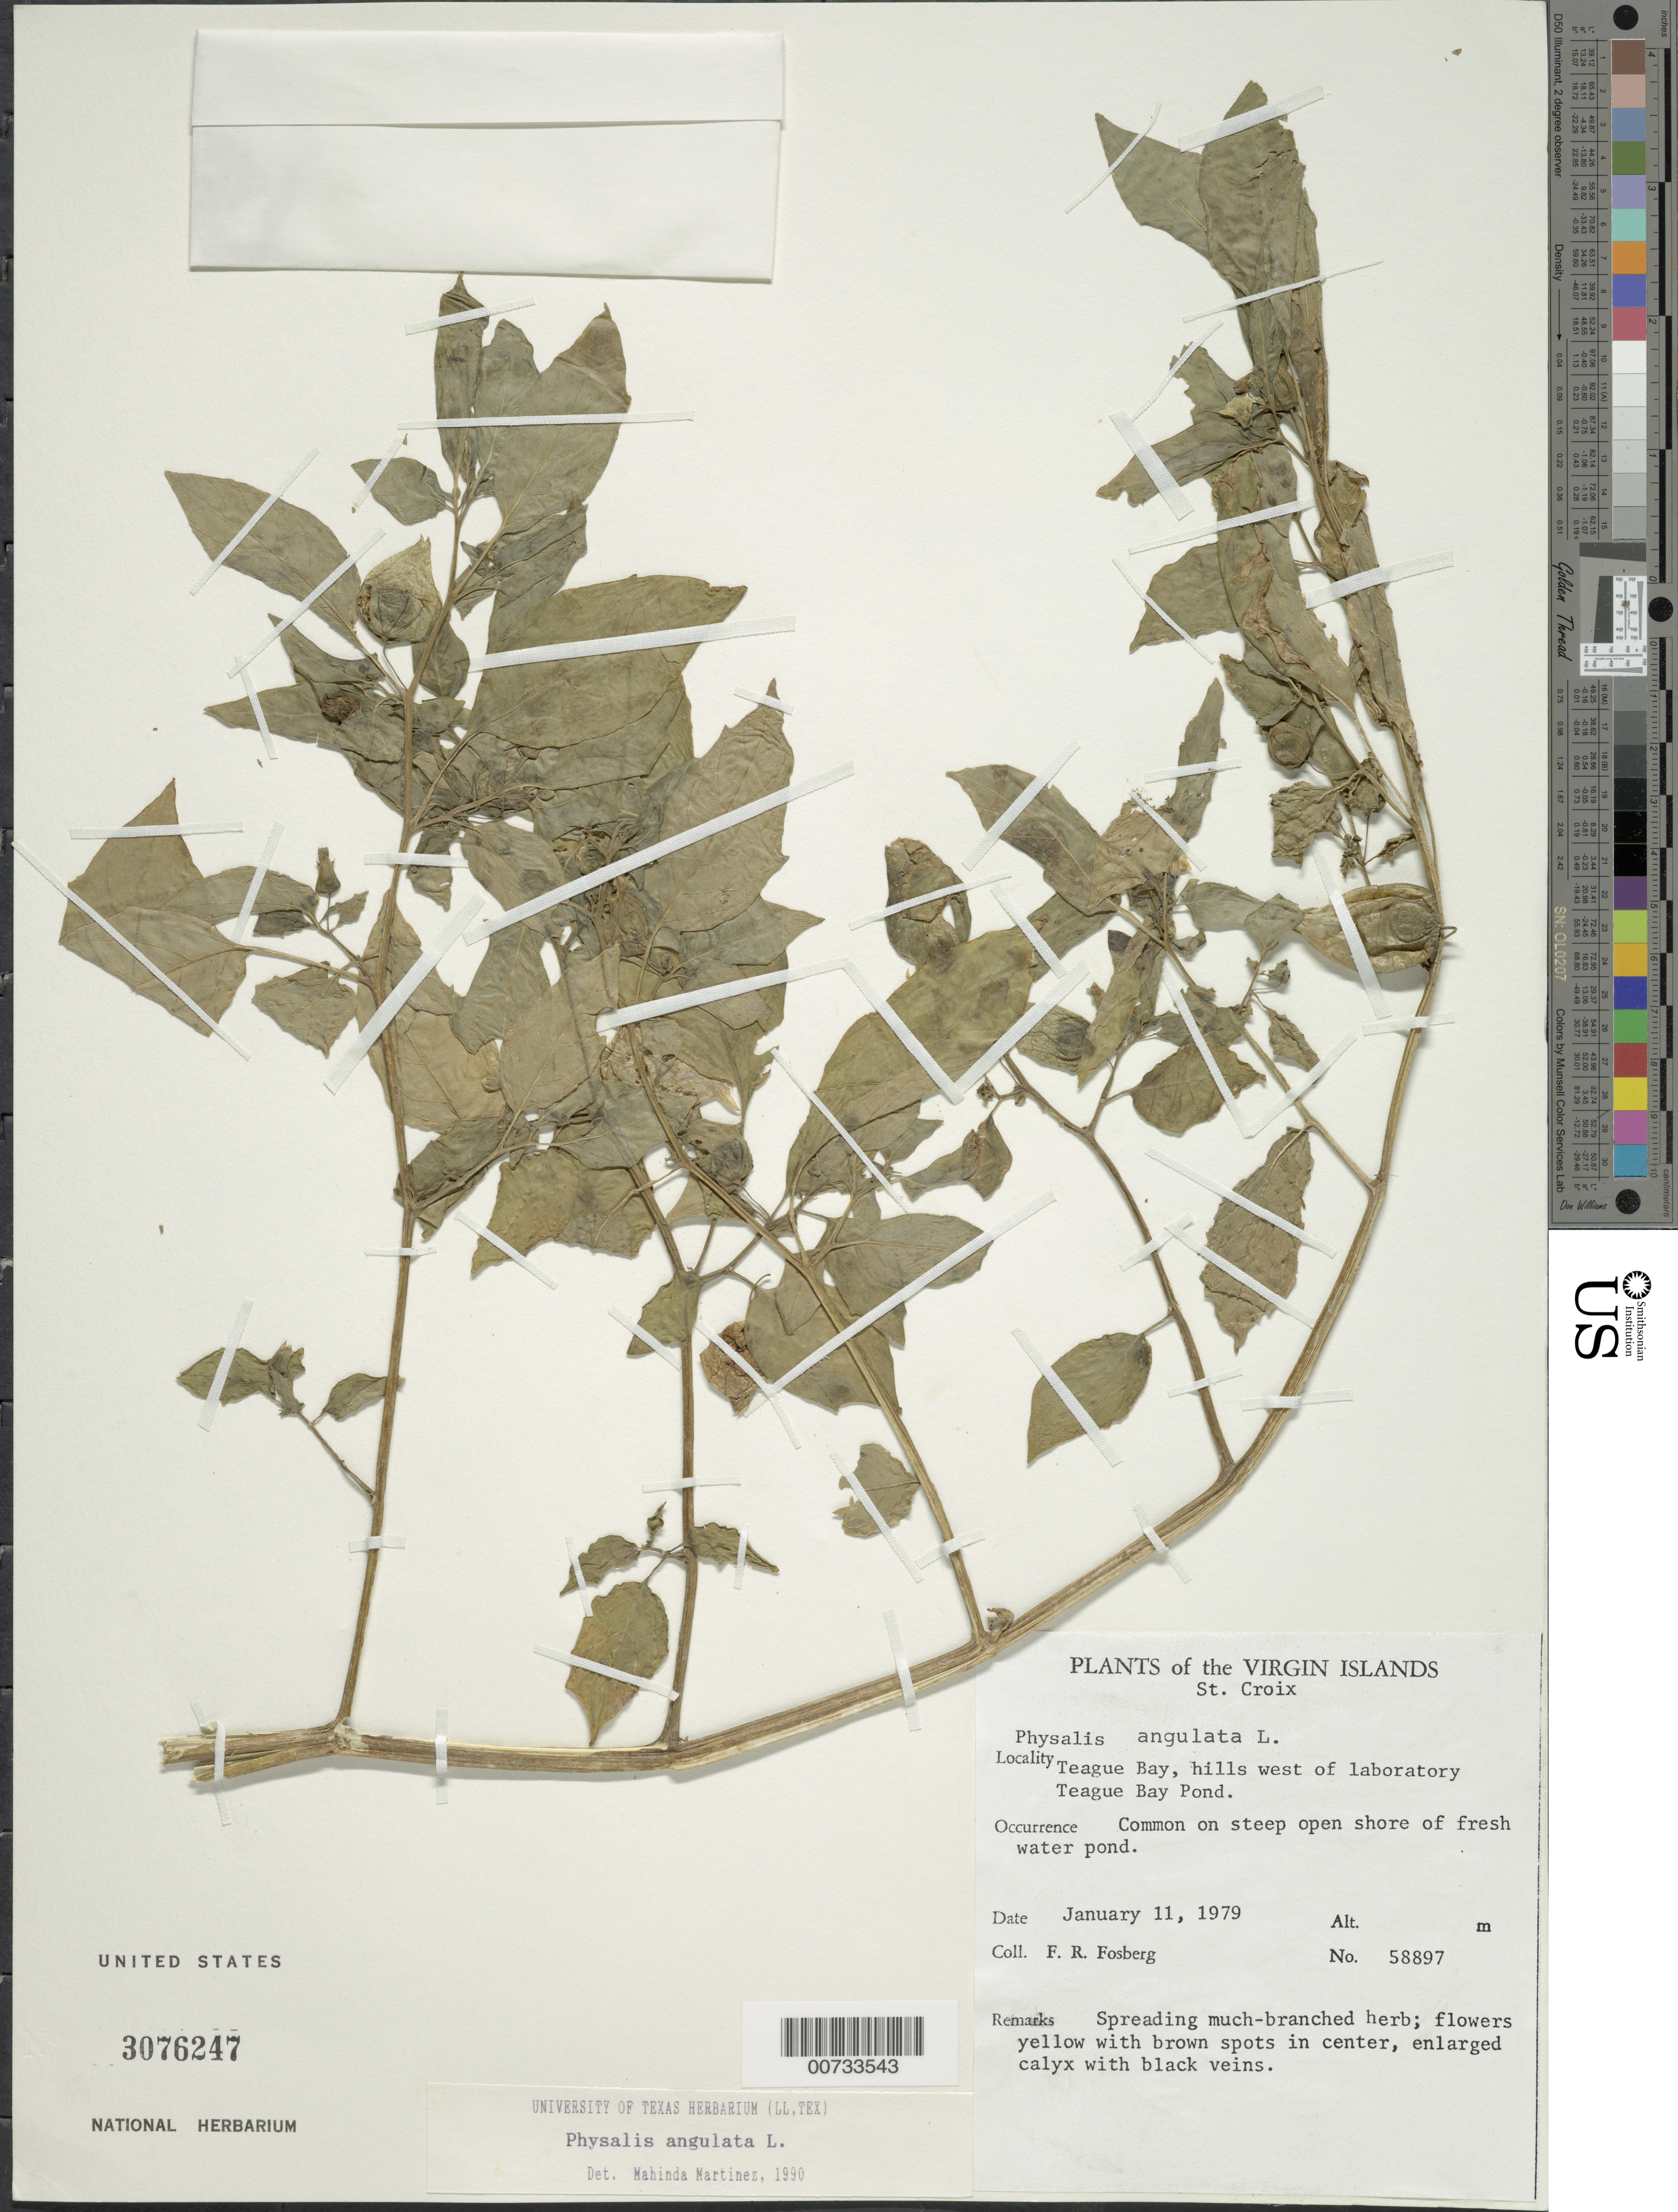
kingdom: Plantae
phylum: Tracheophyta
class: Magnoliopsida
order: Solanales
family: Solanaceae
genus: Physalis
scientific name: Physalis angulata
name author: L.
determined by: Martinez, M.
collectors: F. R. Fosberg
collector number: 58897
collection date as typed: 11 Jan 1979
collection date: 1979-01-11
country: U.S. Virgin Islands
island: St. Croix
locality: Teague Bay, hills west of laboratory Teague Bay Pond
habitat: On steep open shore of fresh water pond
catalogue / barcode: US 3076247